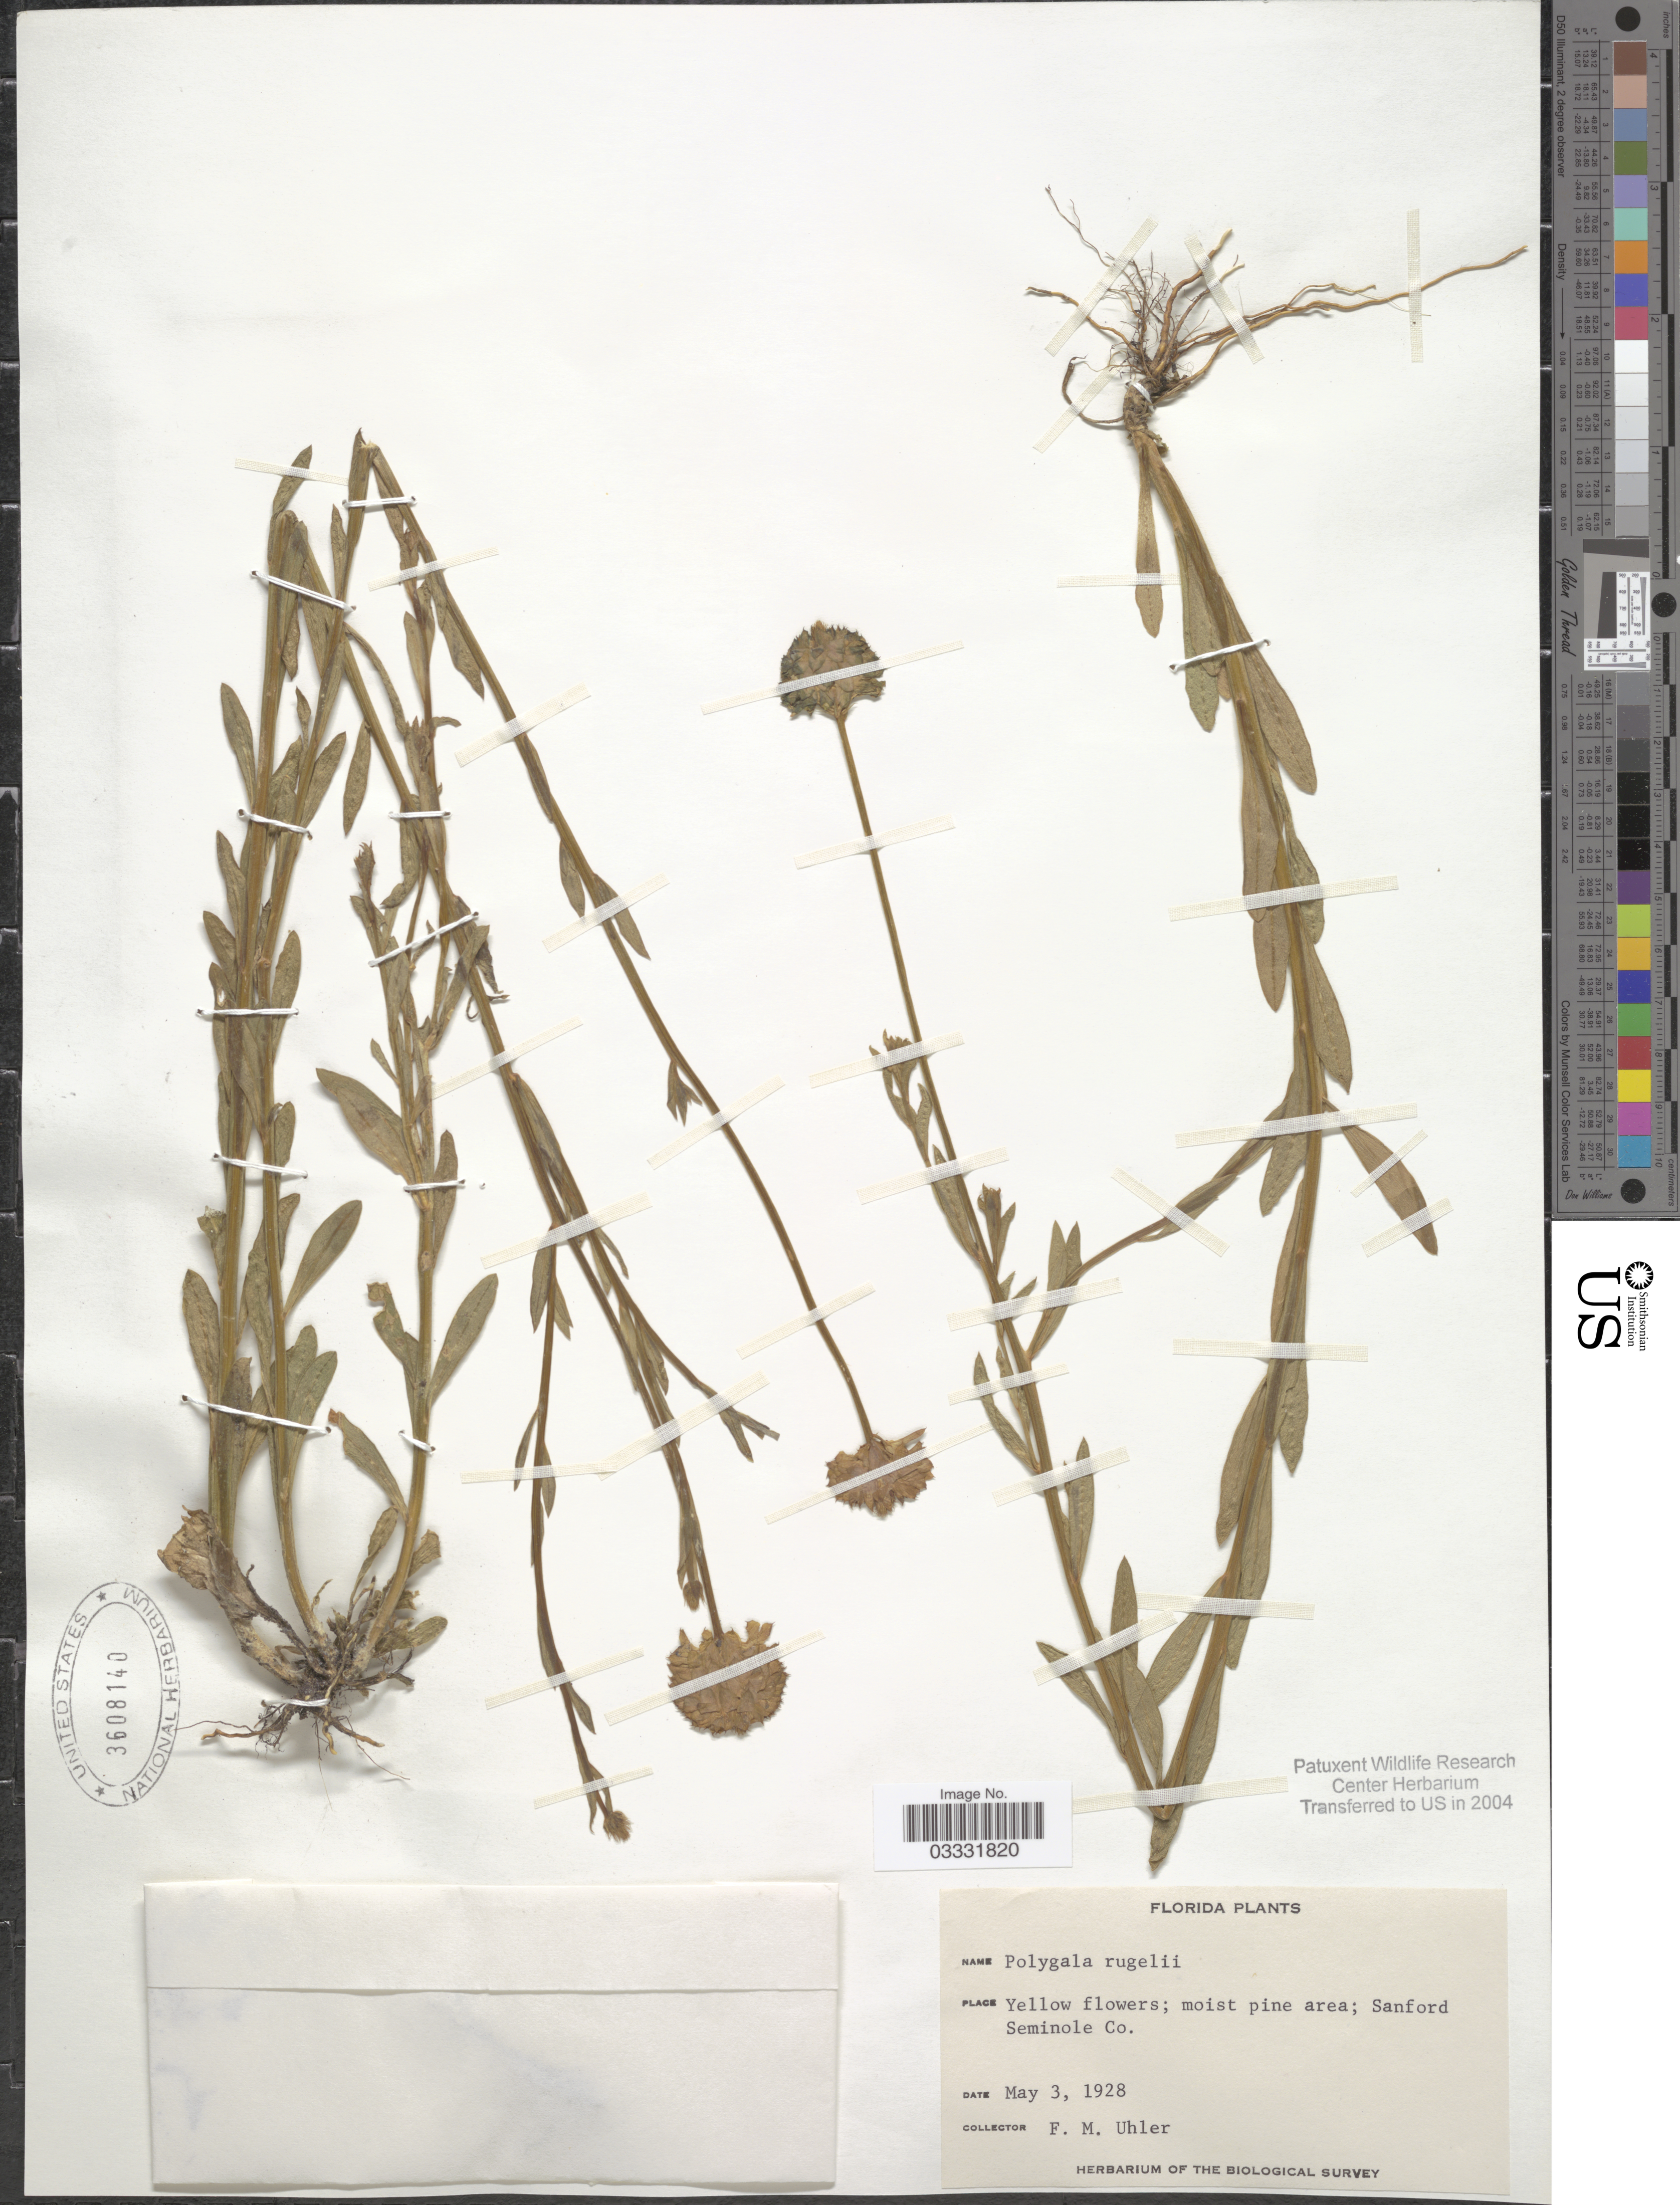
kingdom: Plantae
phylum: Tracheophyta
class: Magnoliopsida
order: Fabales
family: Polygalaceae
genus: Polygala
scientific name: Polygala rugelii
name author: Shuttlew. ex Chapm.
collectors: F. M. Uhler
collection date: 1928-05-03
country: United States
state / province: Florida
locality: Sanford Seminole Co.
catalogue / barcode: US 3608140